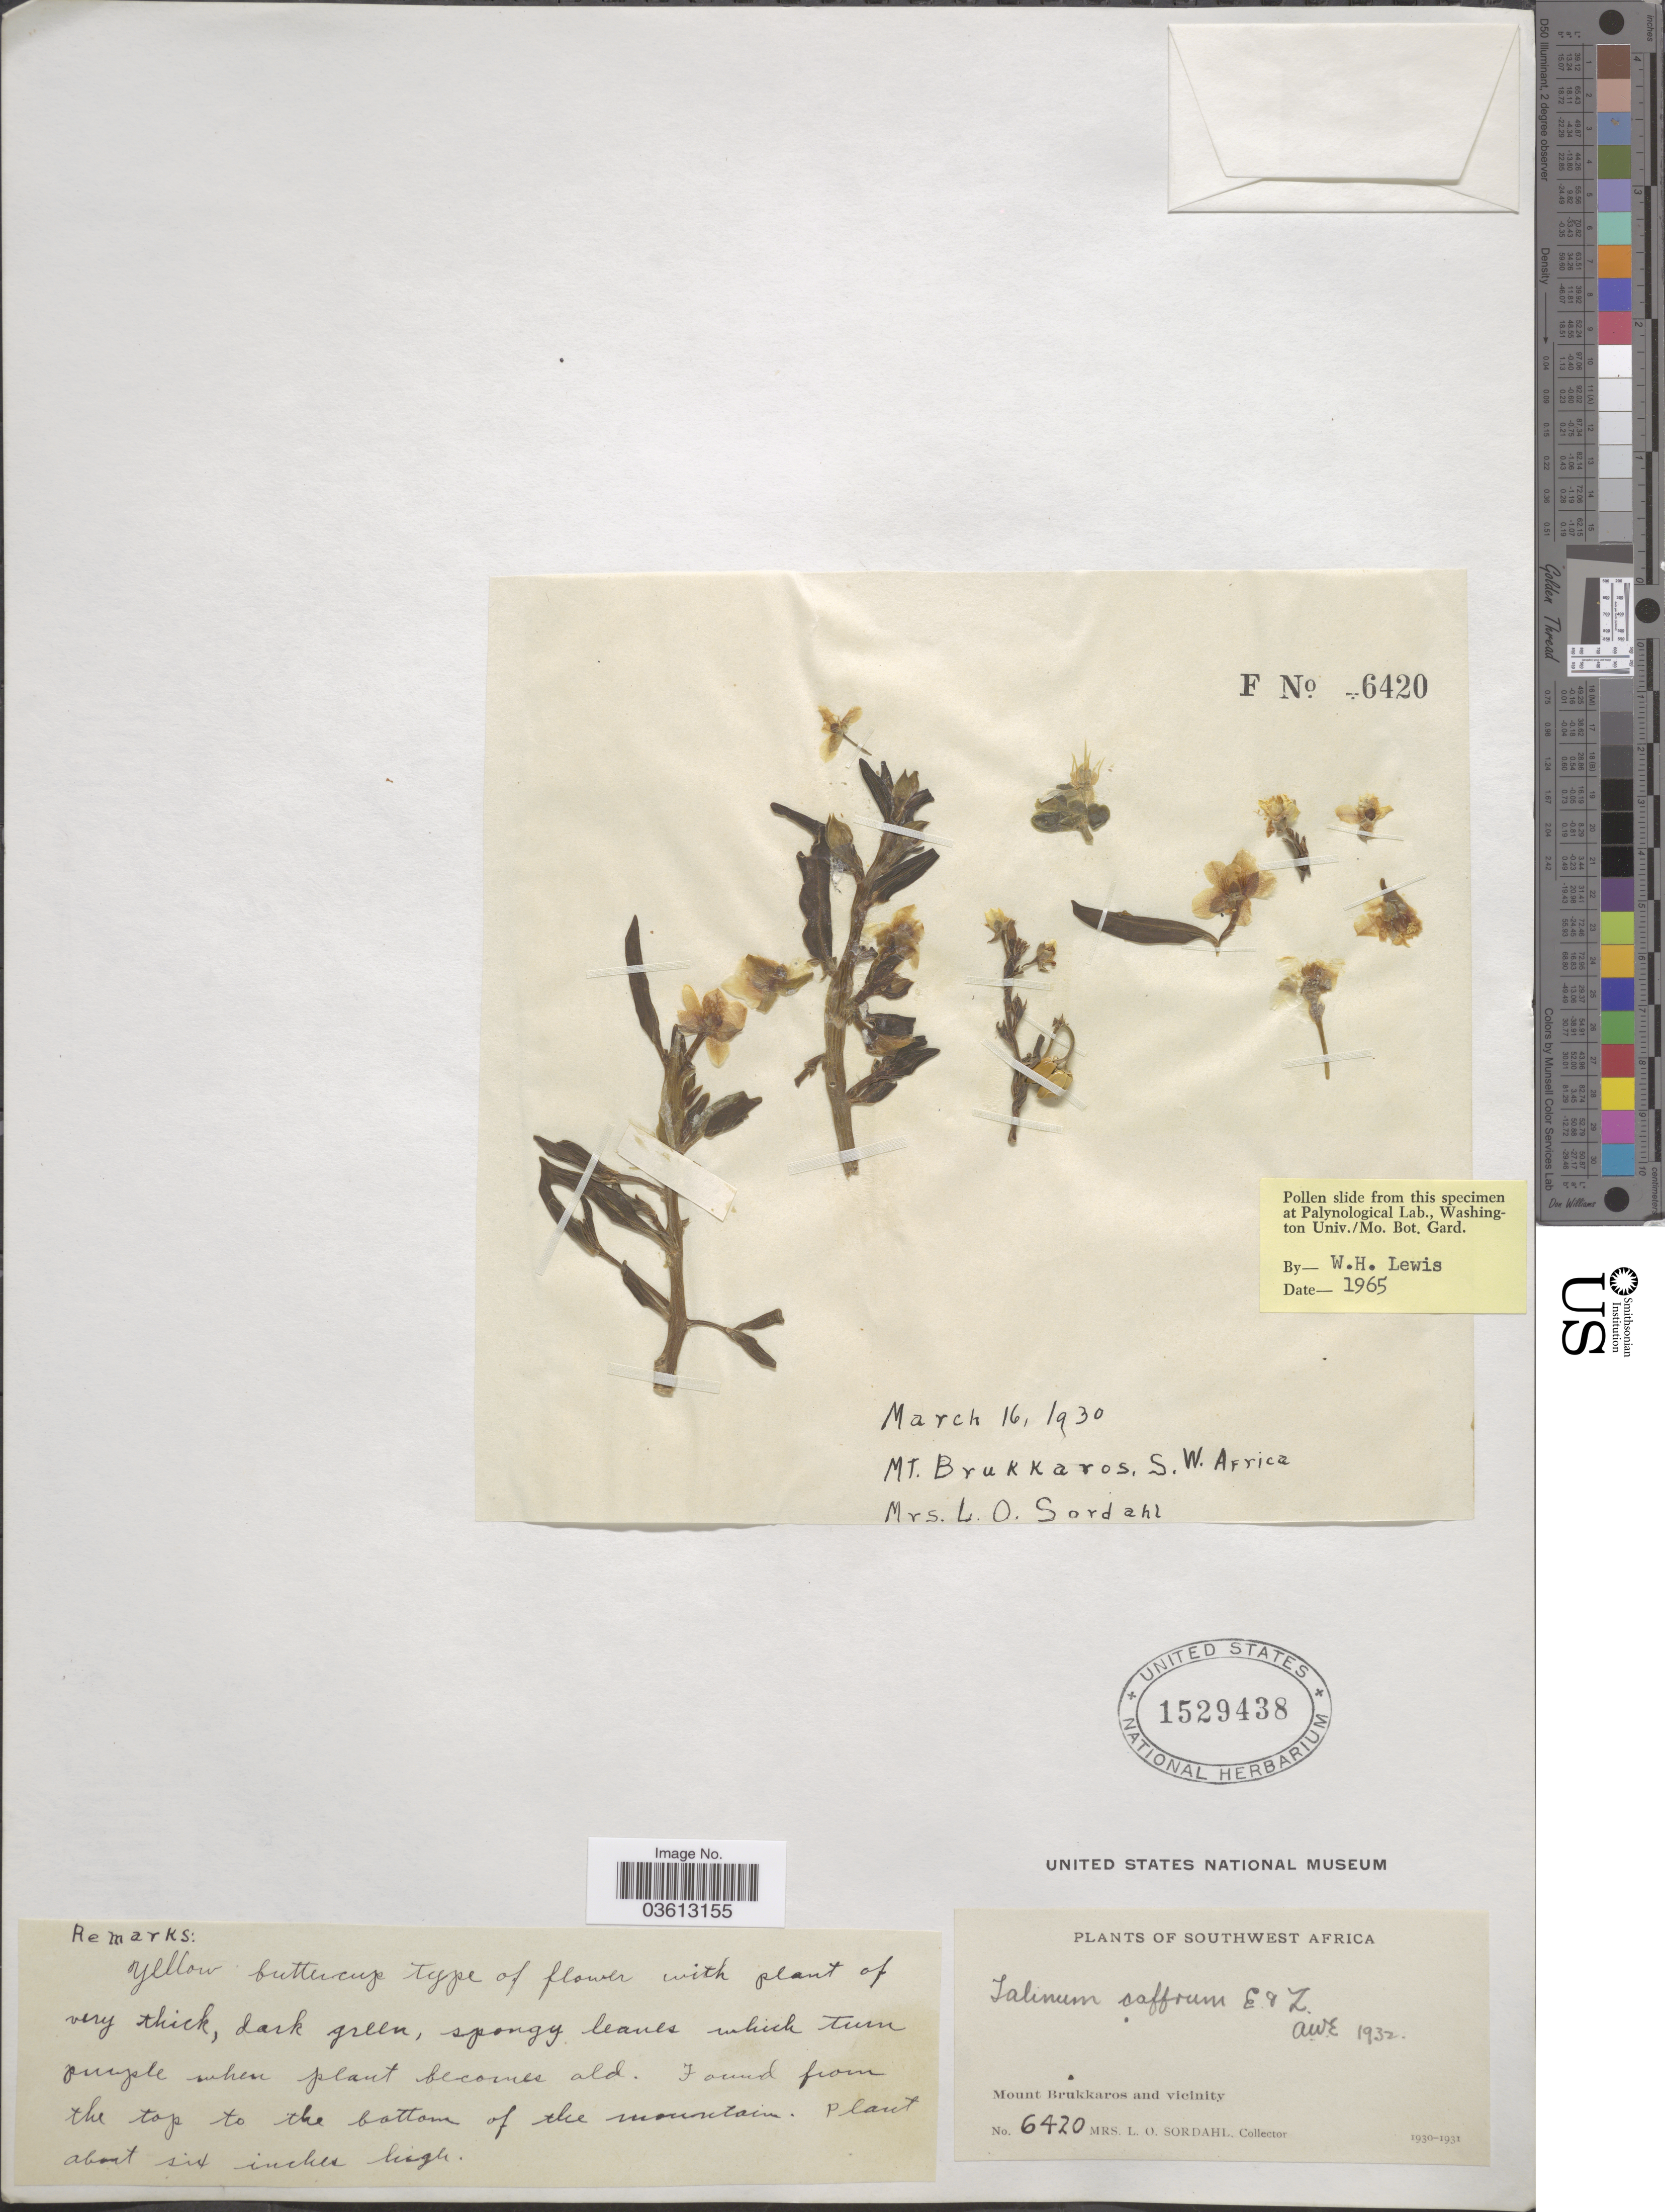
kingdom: Plantae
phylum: Tracheophyta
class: Magnoliopsida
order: Caryophyllales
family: Talinaceae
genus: Talinum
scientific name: Talinum caffrum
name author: (Thunb.) Eckl. & Zeyh.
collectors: L. Sordahl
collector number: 6420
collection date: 1930/1931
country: Namibia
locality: Southwest Africa. Mount Brukkaros and vicinity.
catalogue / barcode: US 1529438